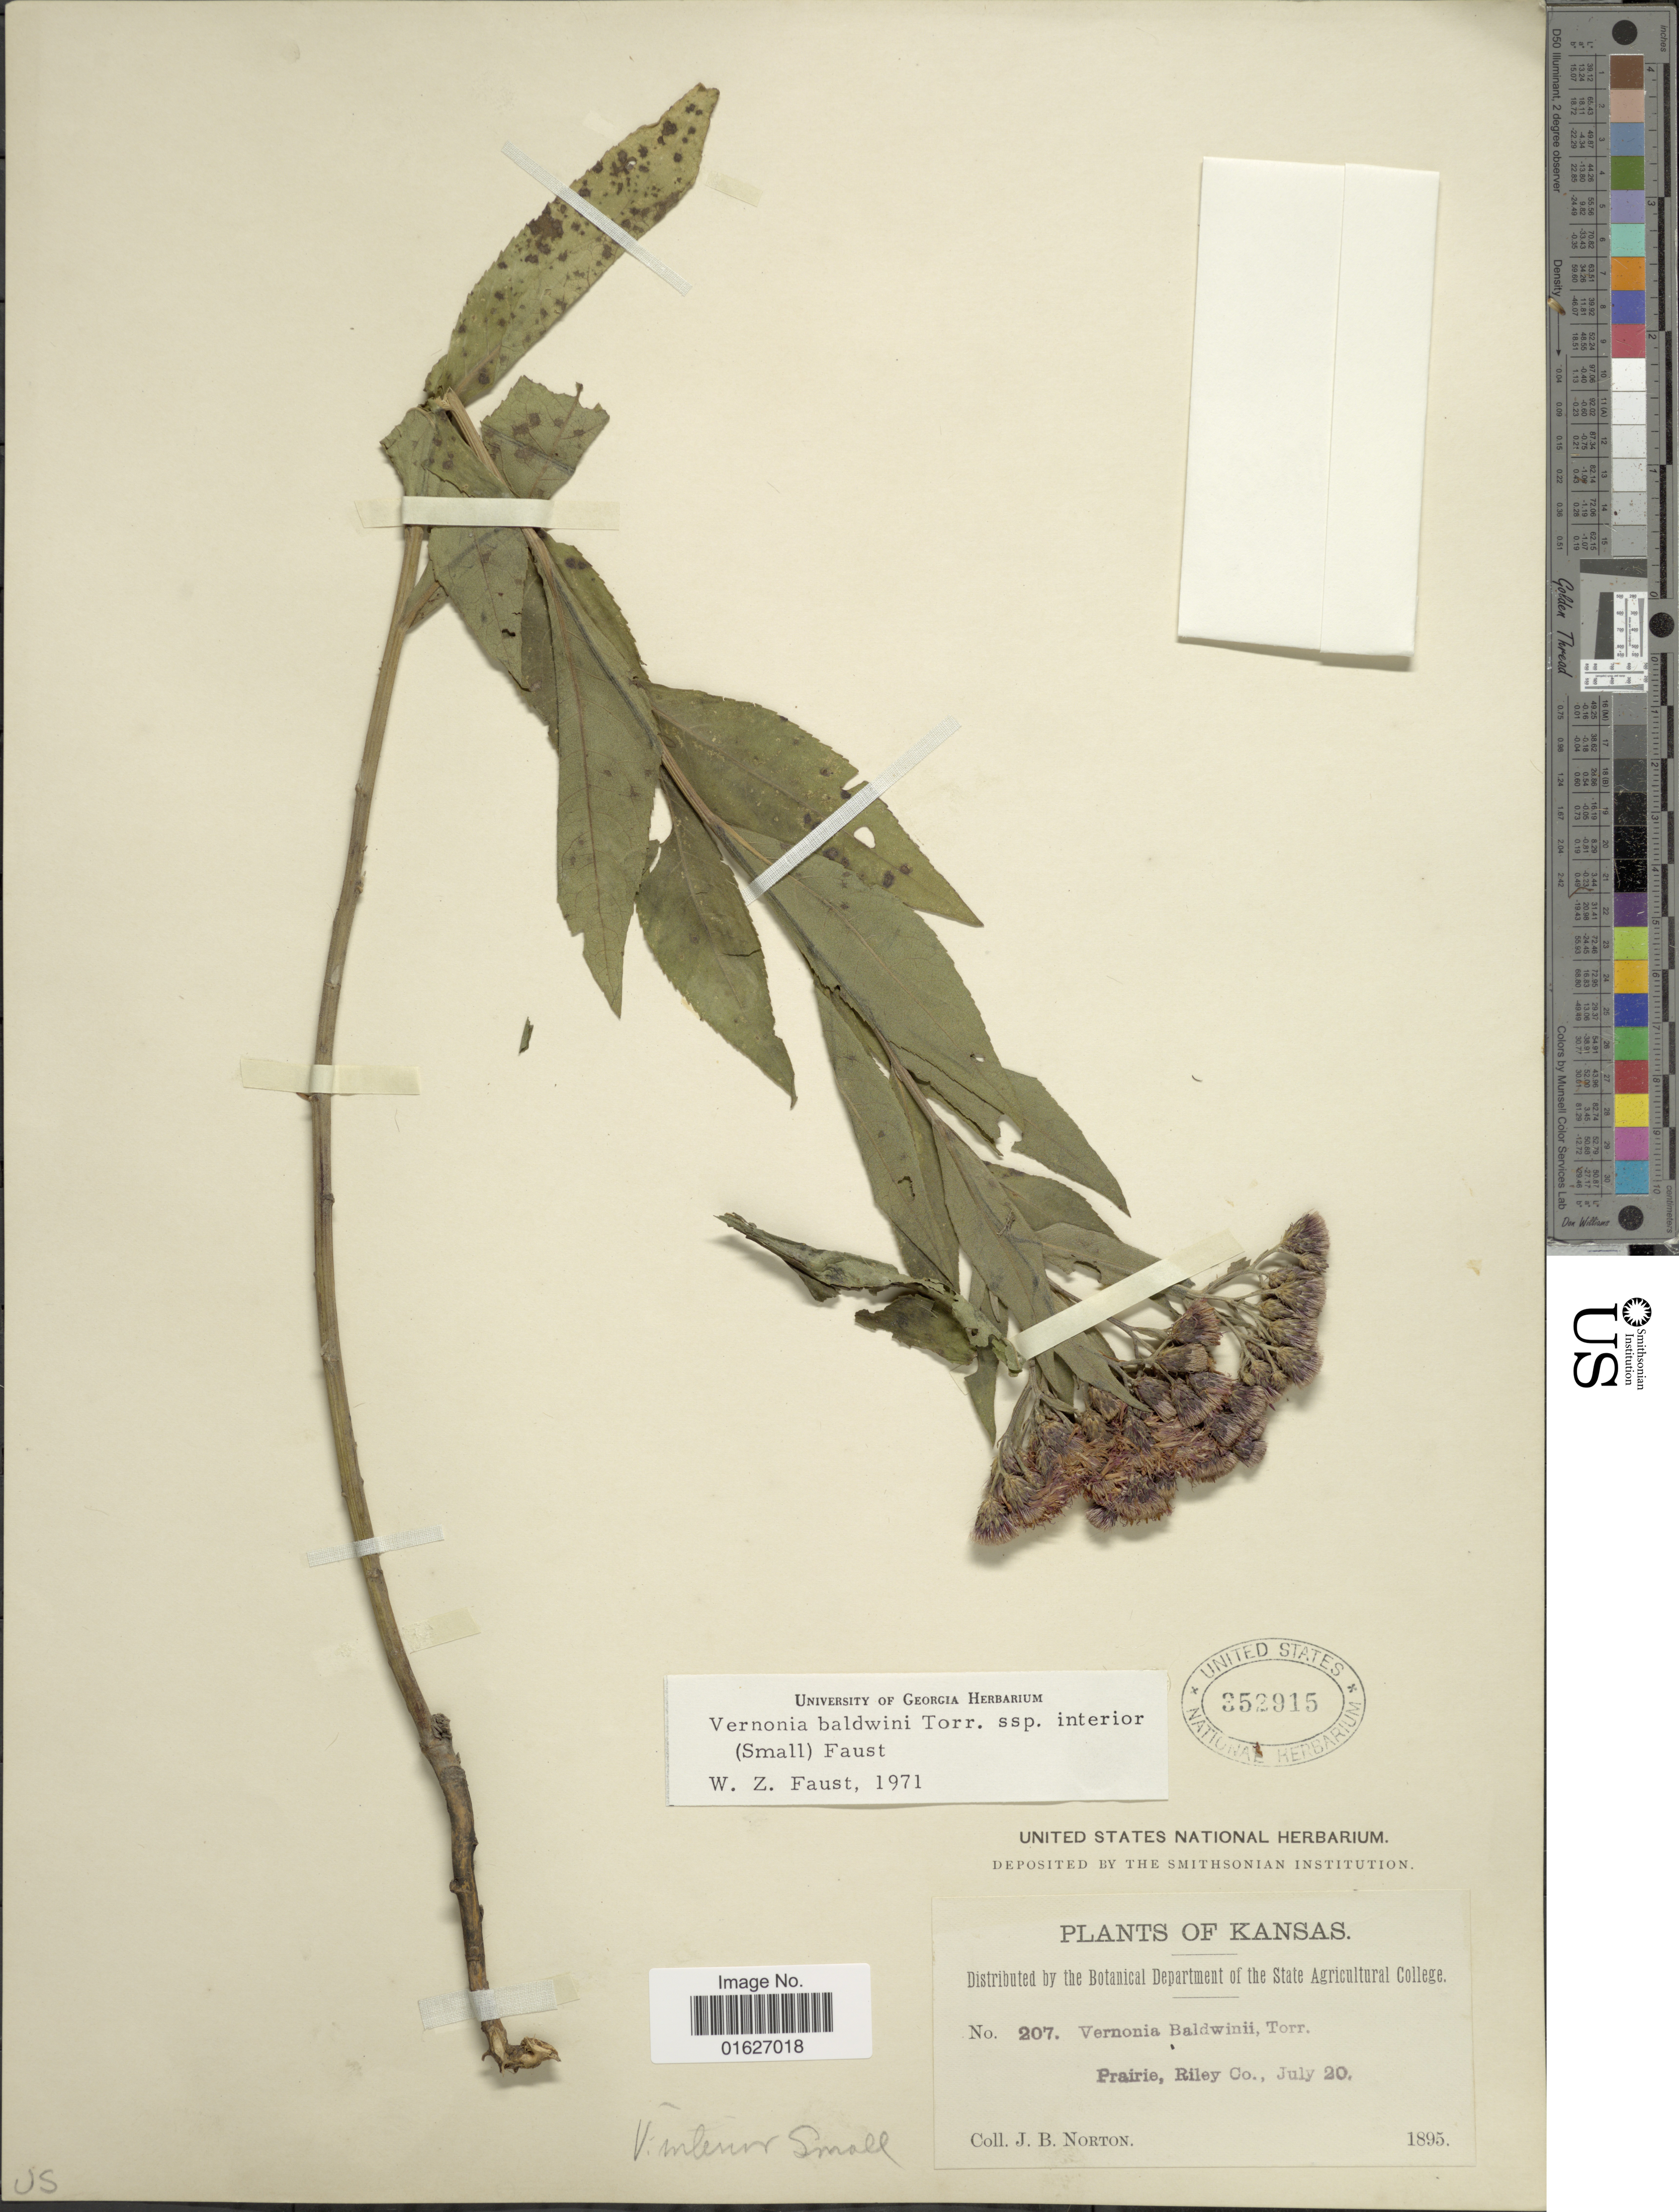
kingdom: Plantae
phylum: Tracheophyta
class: Magnoliopsida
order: Asterales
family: Asteraceae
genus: Vernonia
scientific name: Vernonia baldwinii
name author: Torr.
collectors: J. B. Norton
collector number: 207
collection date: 1895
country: United States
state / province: Kansas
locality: Prairie, Riley Co.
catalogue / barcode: US 352915